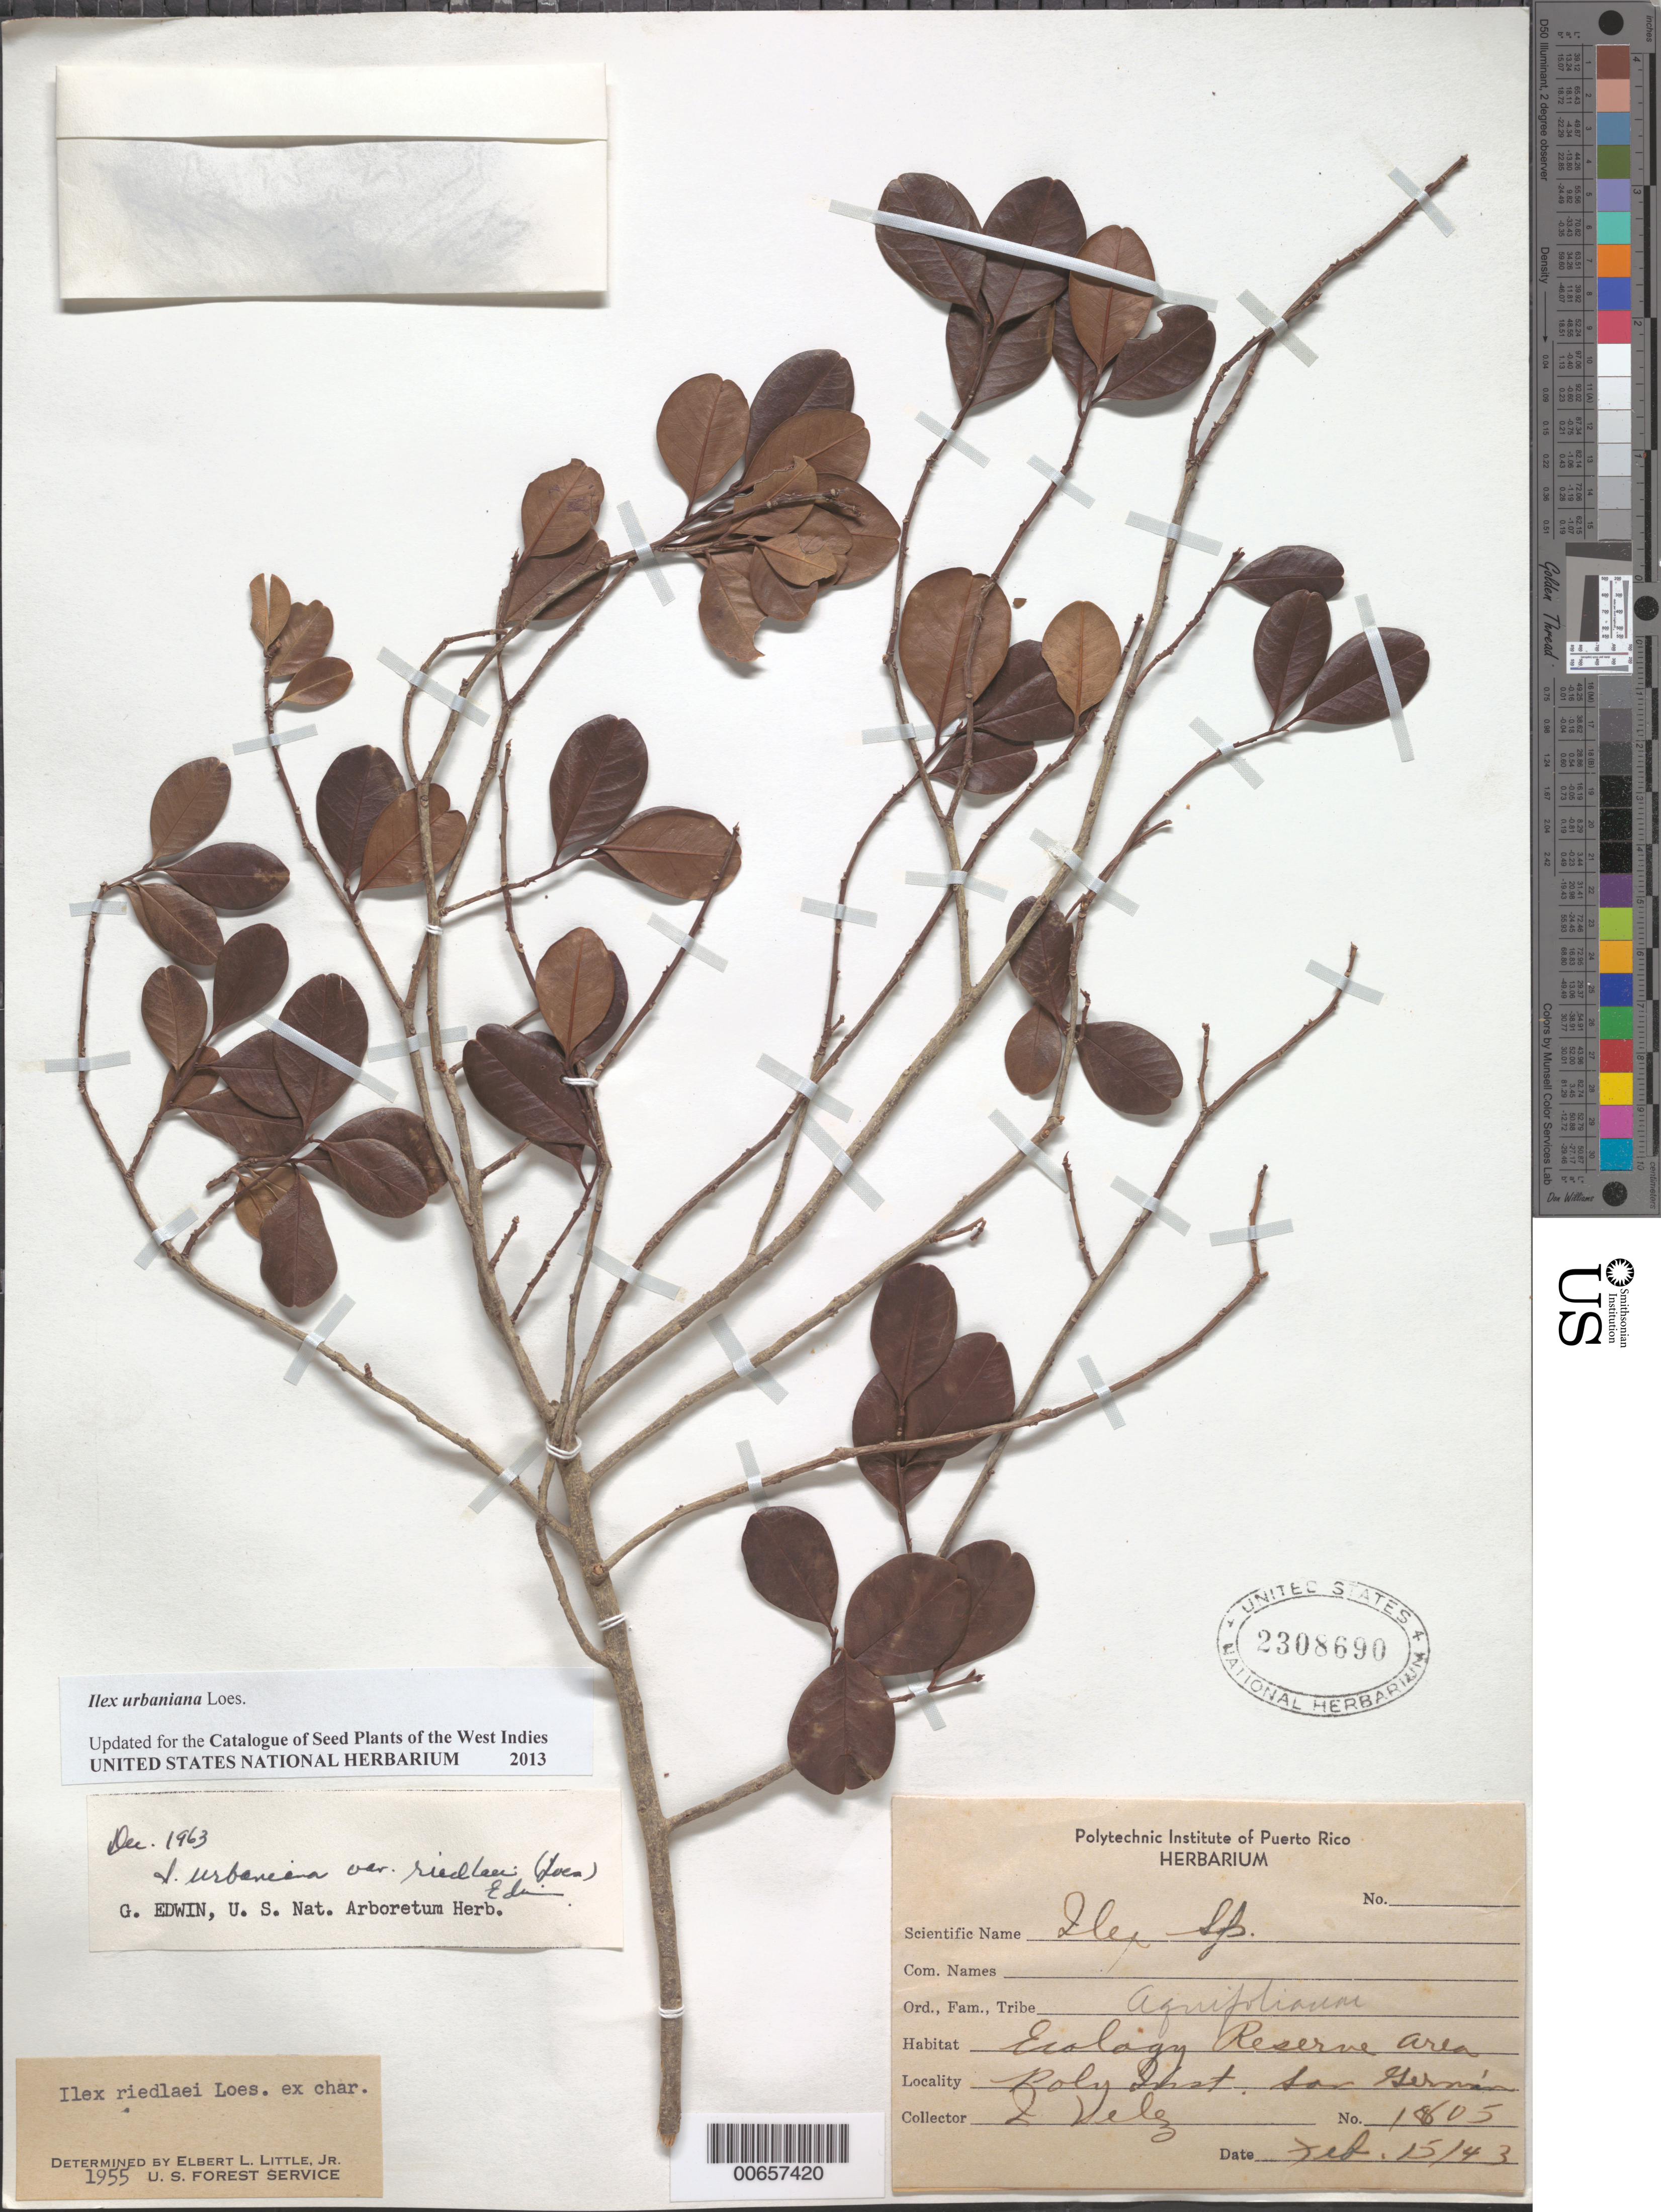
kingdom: Plantae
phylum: Tracheophyta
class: Magnoliopsida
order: Aquifoliales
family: Aquifoliaceae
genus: Ilex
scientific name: Ilex urbaniana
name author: Loes.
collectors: I. Velez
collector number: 1805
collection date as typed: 15 Feb 1943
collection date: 1943-02-15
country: Puerto Rico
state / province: San Germán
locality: San German, Polytechnic Institute, Ecological Reserve Area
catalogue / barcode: US 2308690